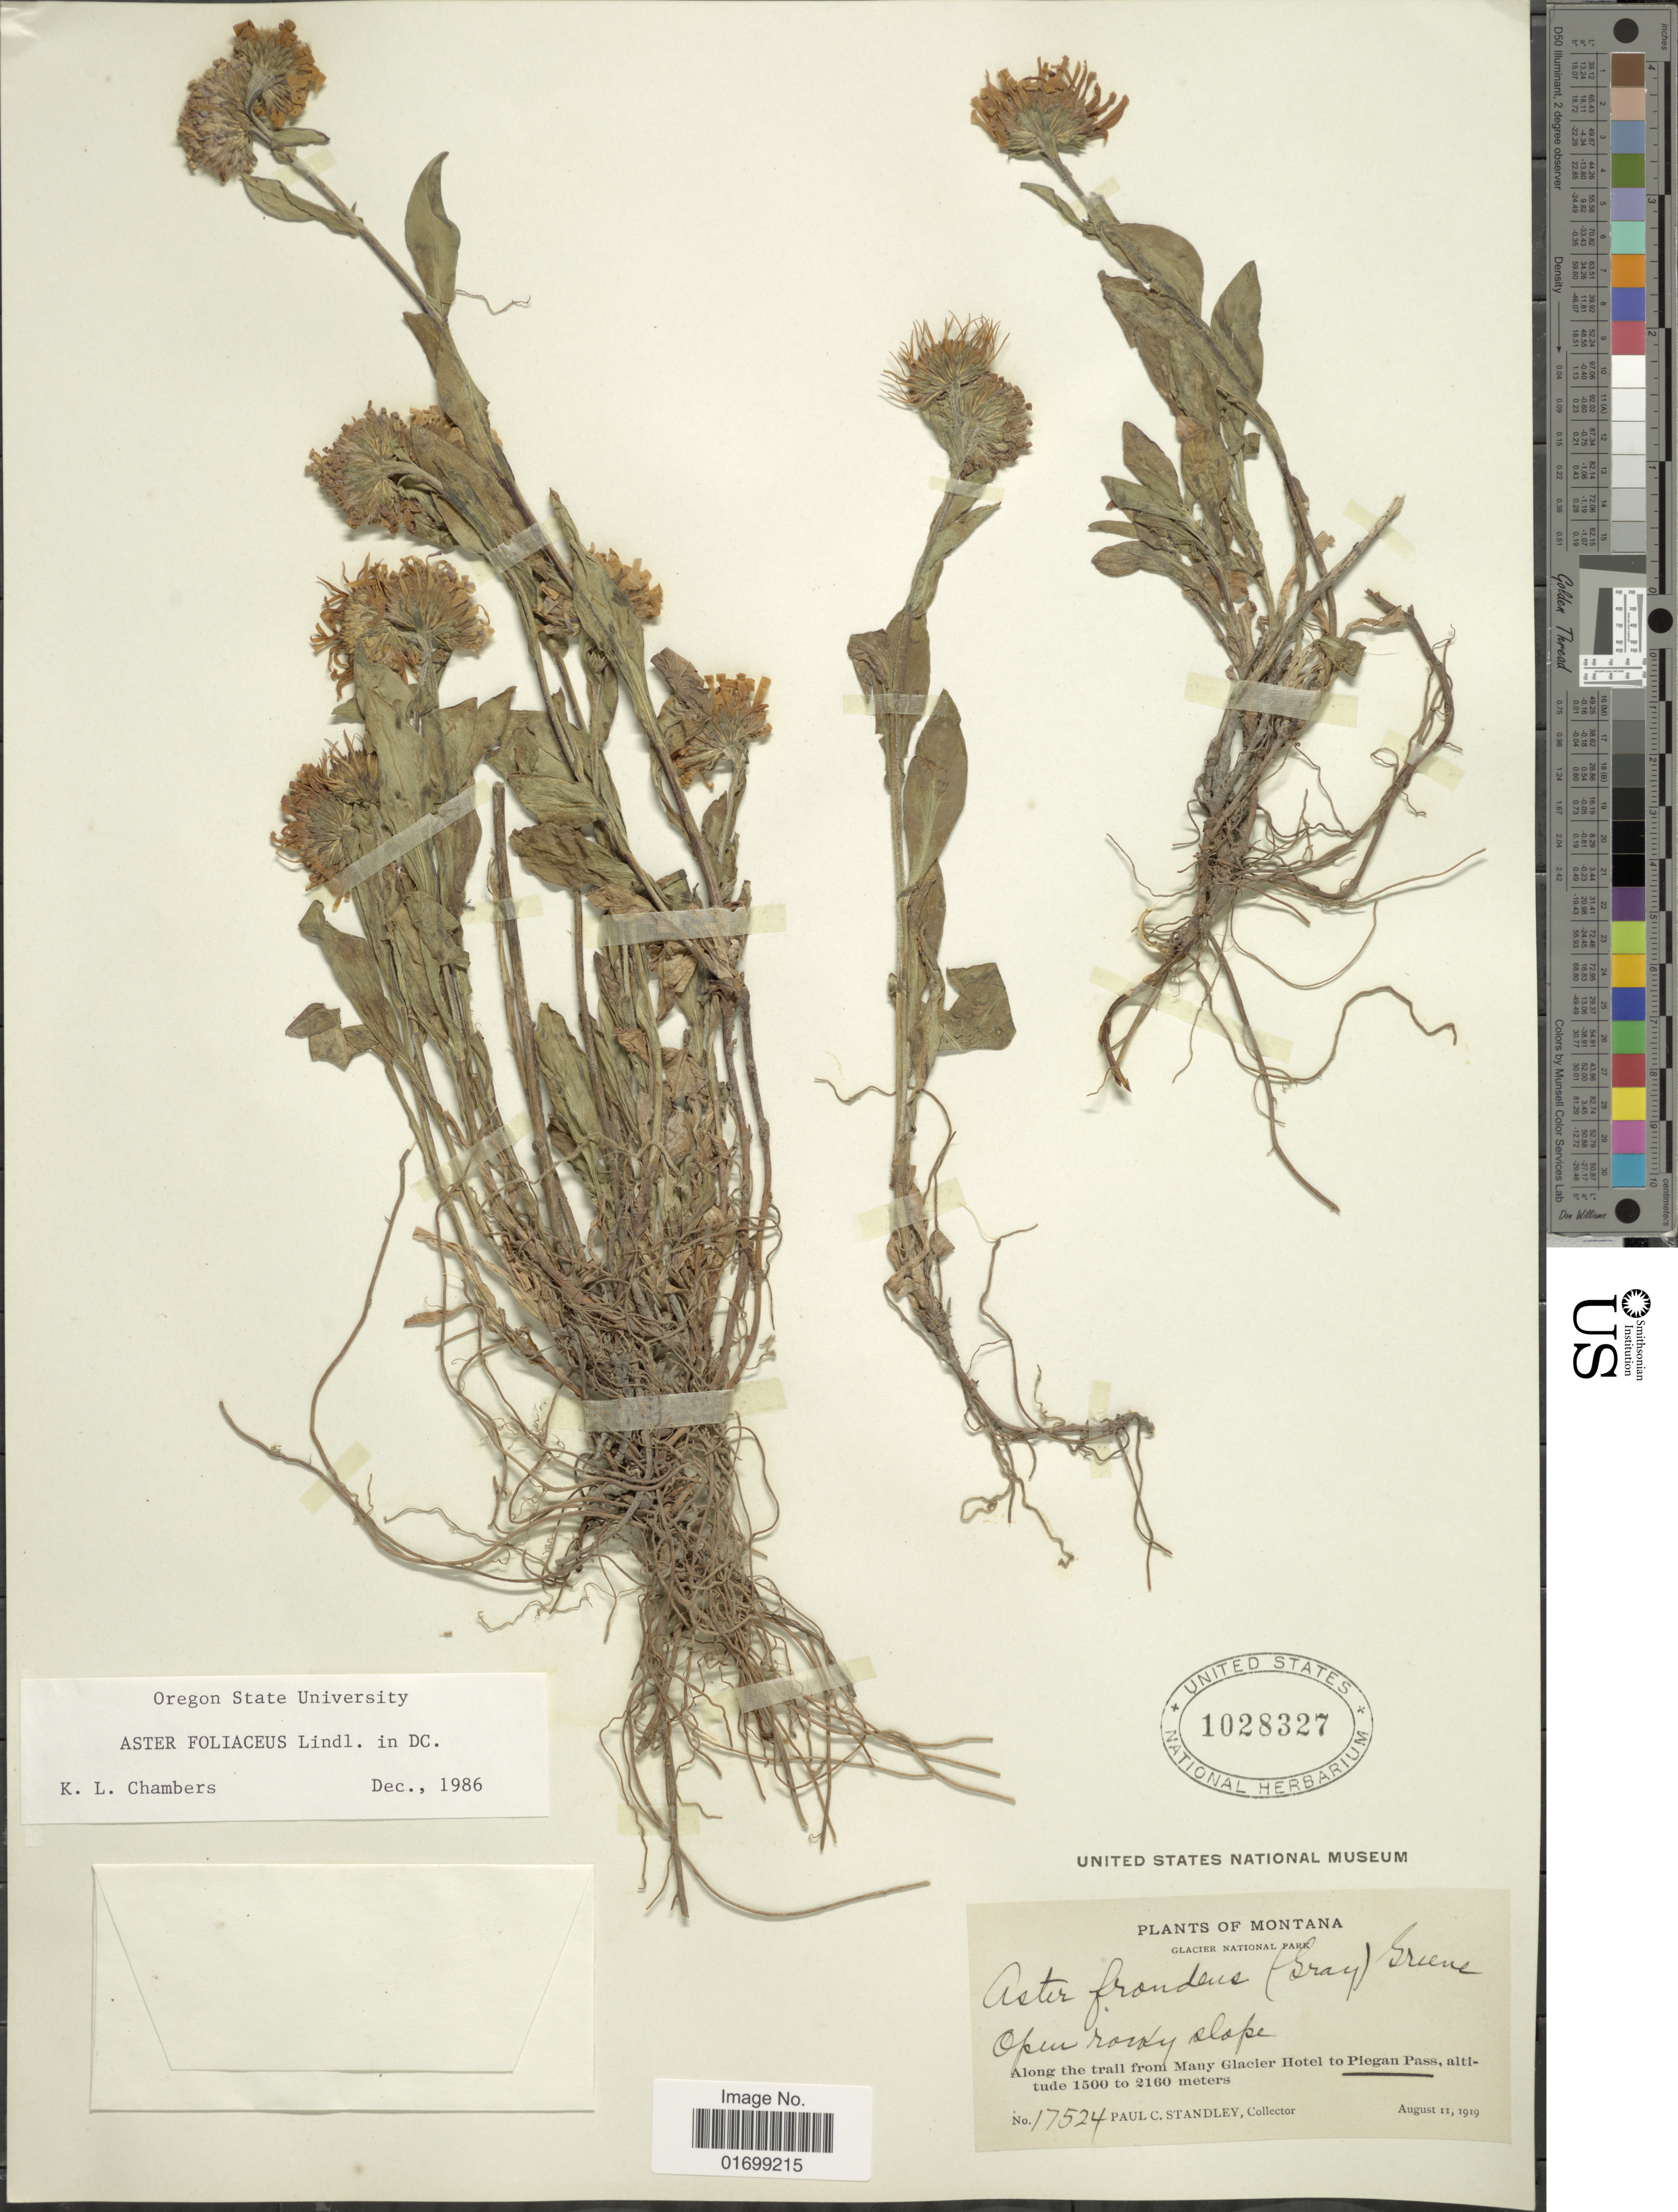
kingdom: Plantae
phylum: Tracheophyta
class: Magnoliopsida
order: Asterales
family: Asteraceae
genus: Symphyotrichum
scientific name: Symphyotrichum foliaceum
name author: (Lindl. ex DC.) G.L. Nesom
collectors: P. C. Standley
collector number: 17524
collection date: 1919-08-11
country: United States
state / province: Montana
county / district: Glacier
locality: Glacier National Park, open roady slope, along the trail from many Glacier Hotel to Piegan Pass.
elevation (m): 1500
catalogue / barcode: US 1028327